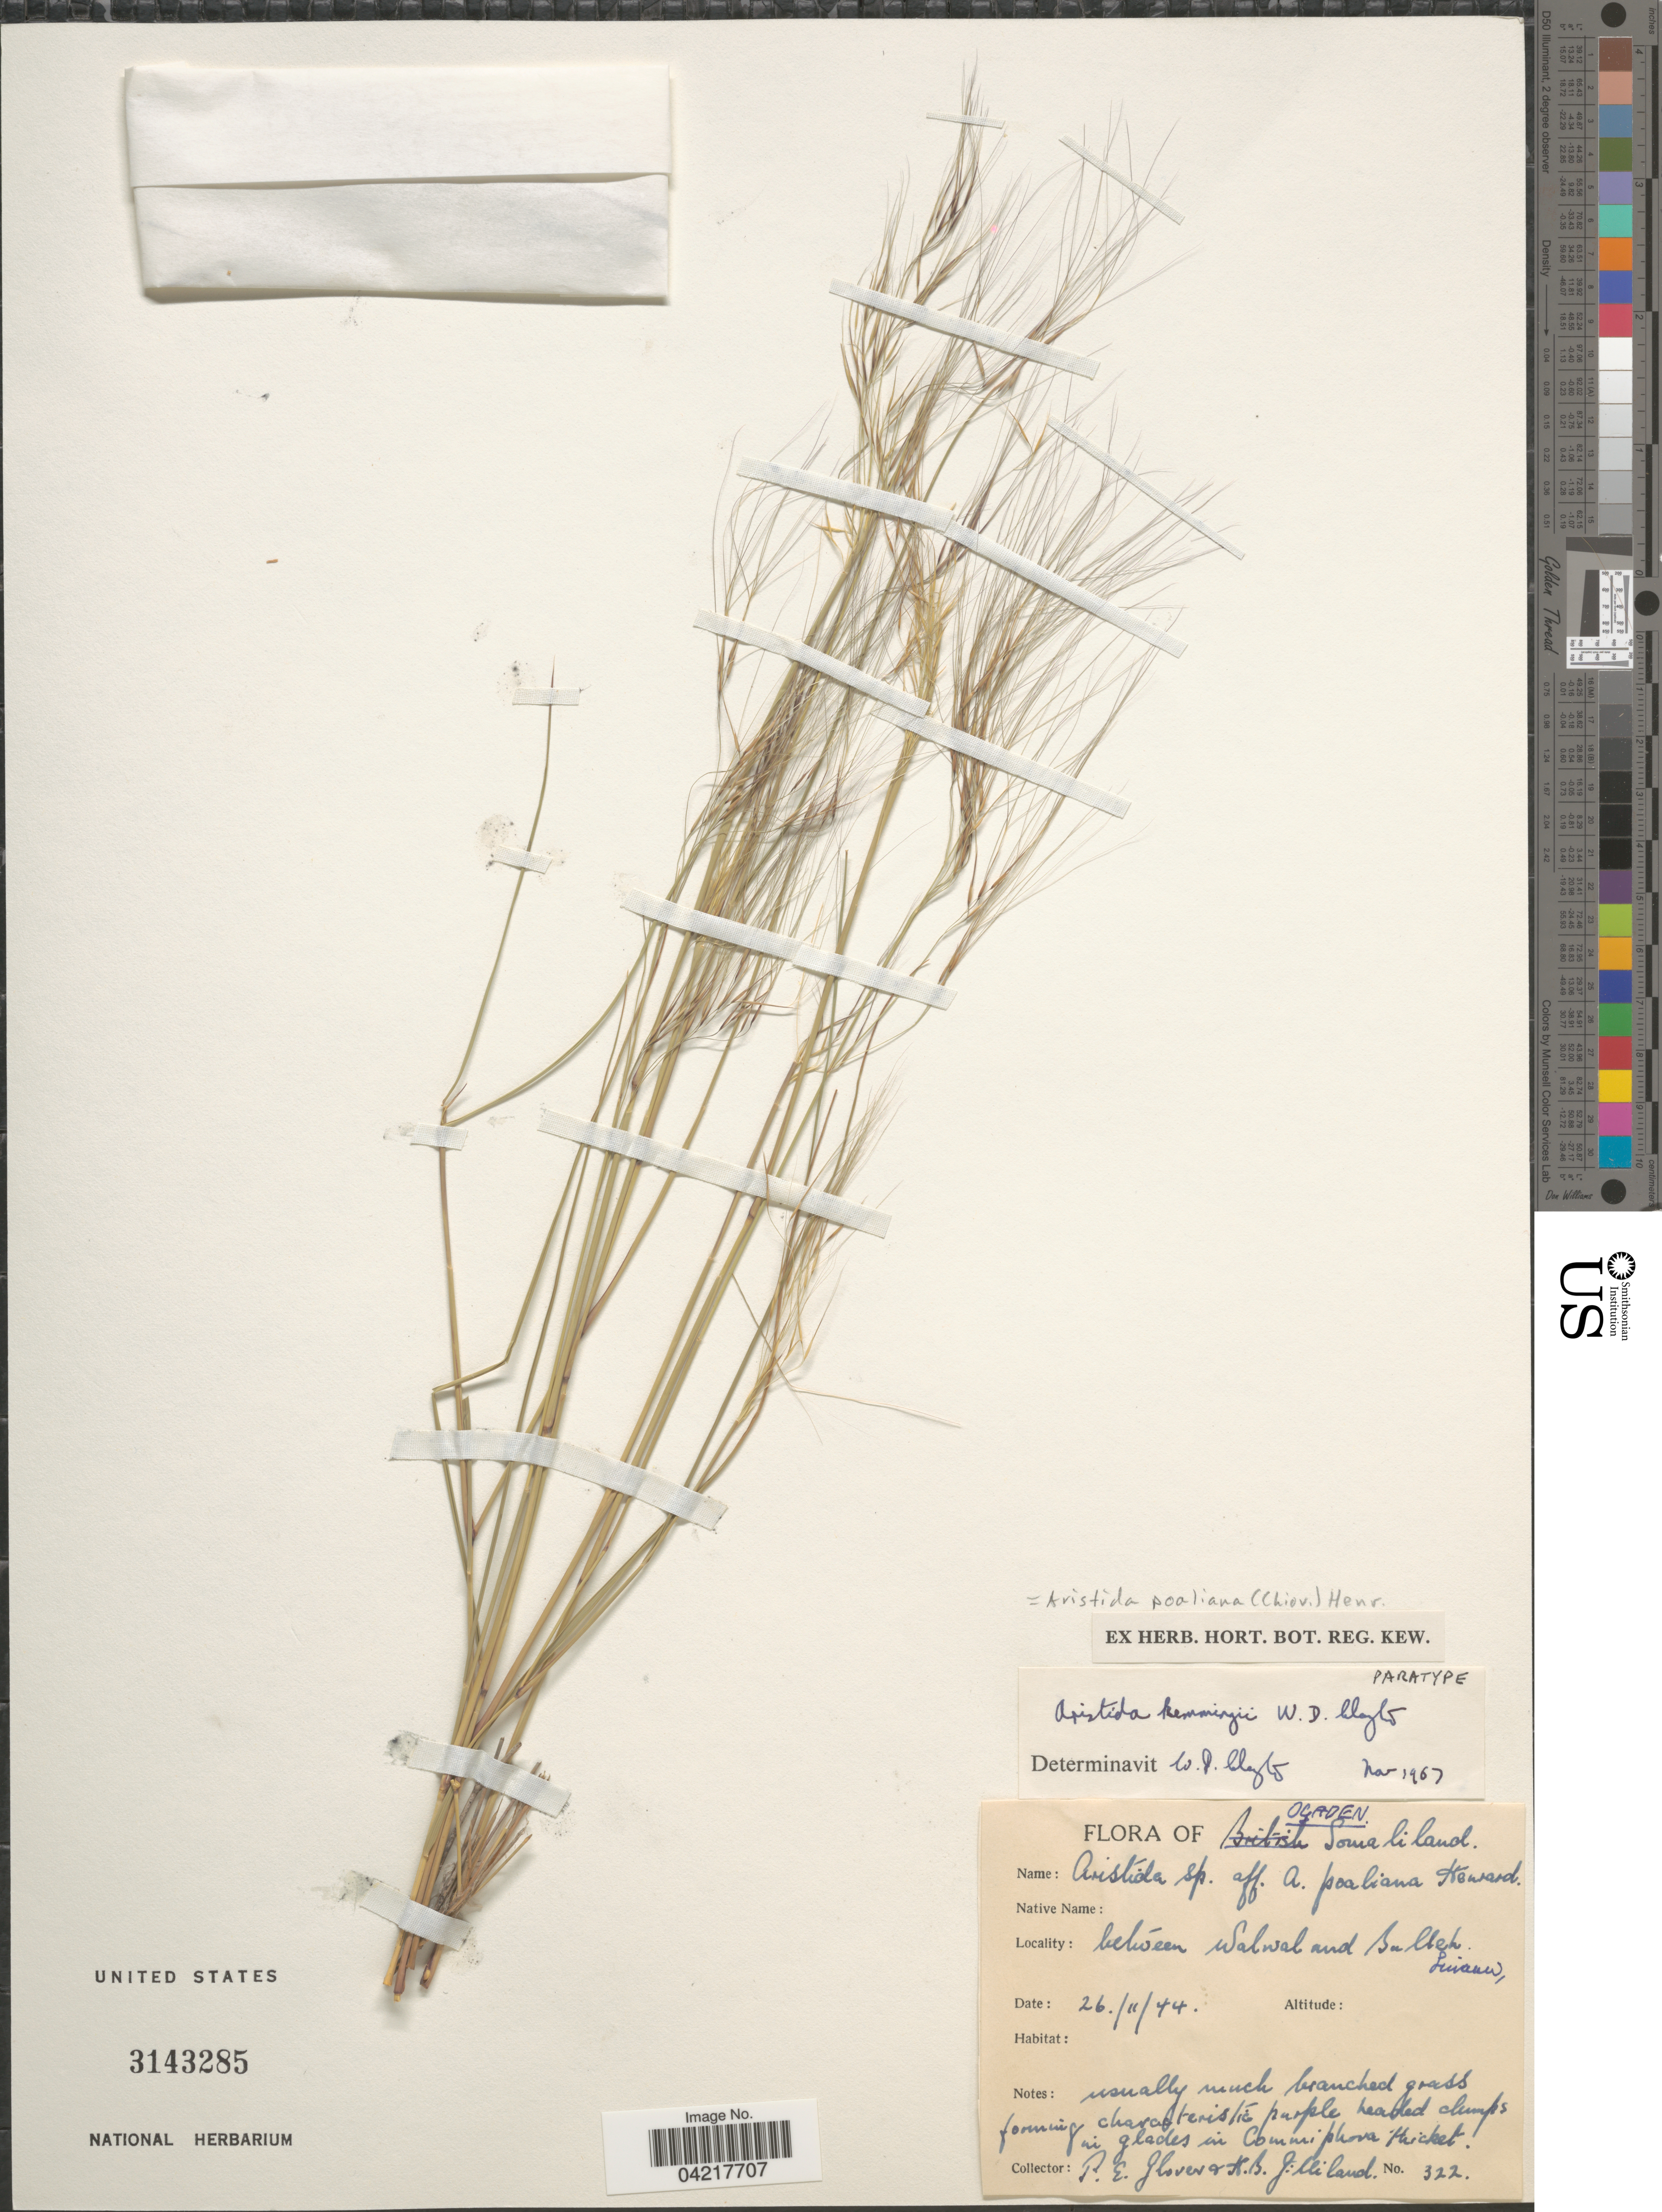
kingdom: Plantae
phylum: Tracheophyta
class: Liliopsida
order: Poales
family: Poaceae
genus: Aristida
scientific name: Aristida paoliana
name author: (Chiov.) Henr.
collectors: P. Glover & H. Gilliland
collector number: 322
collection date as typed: Transcribed d/m/y: 26/11/44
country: Ethiopia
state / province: Somali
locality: Ocaden. Somaliland. Between Walwal and Bultek Sitann.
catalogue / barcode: US 3143285